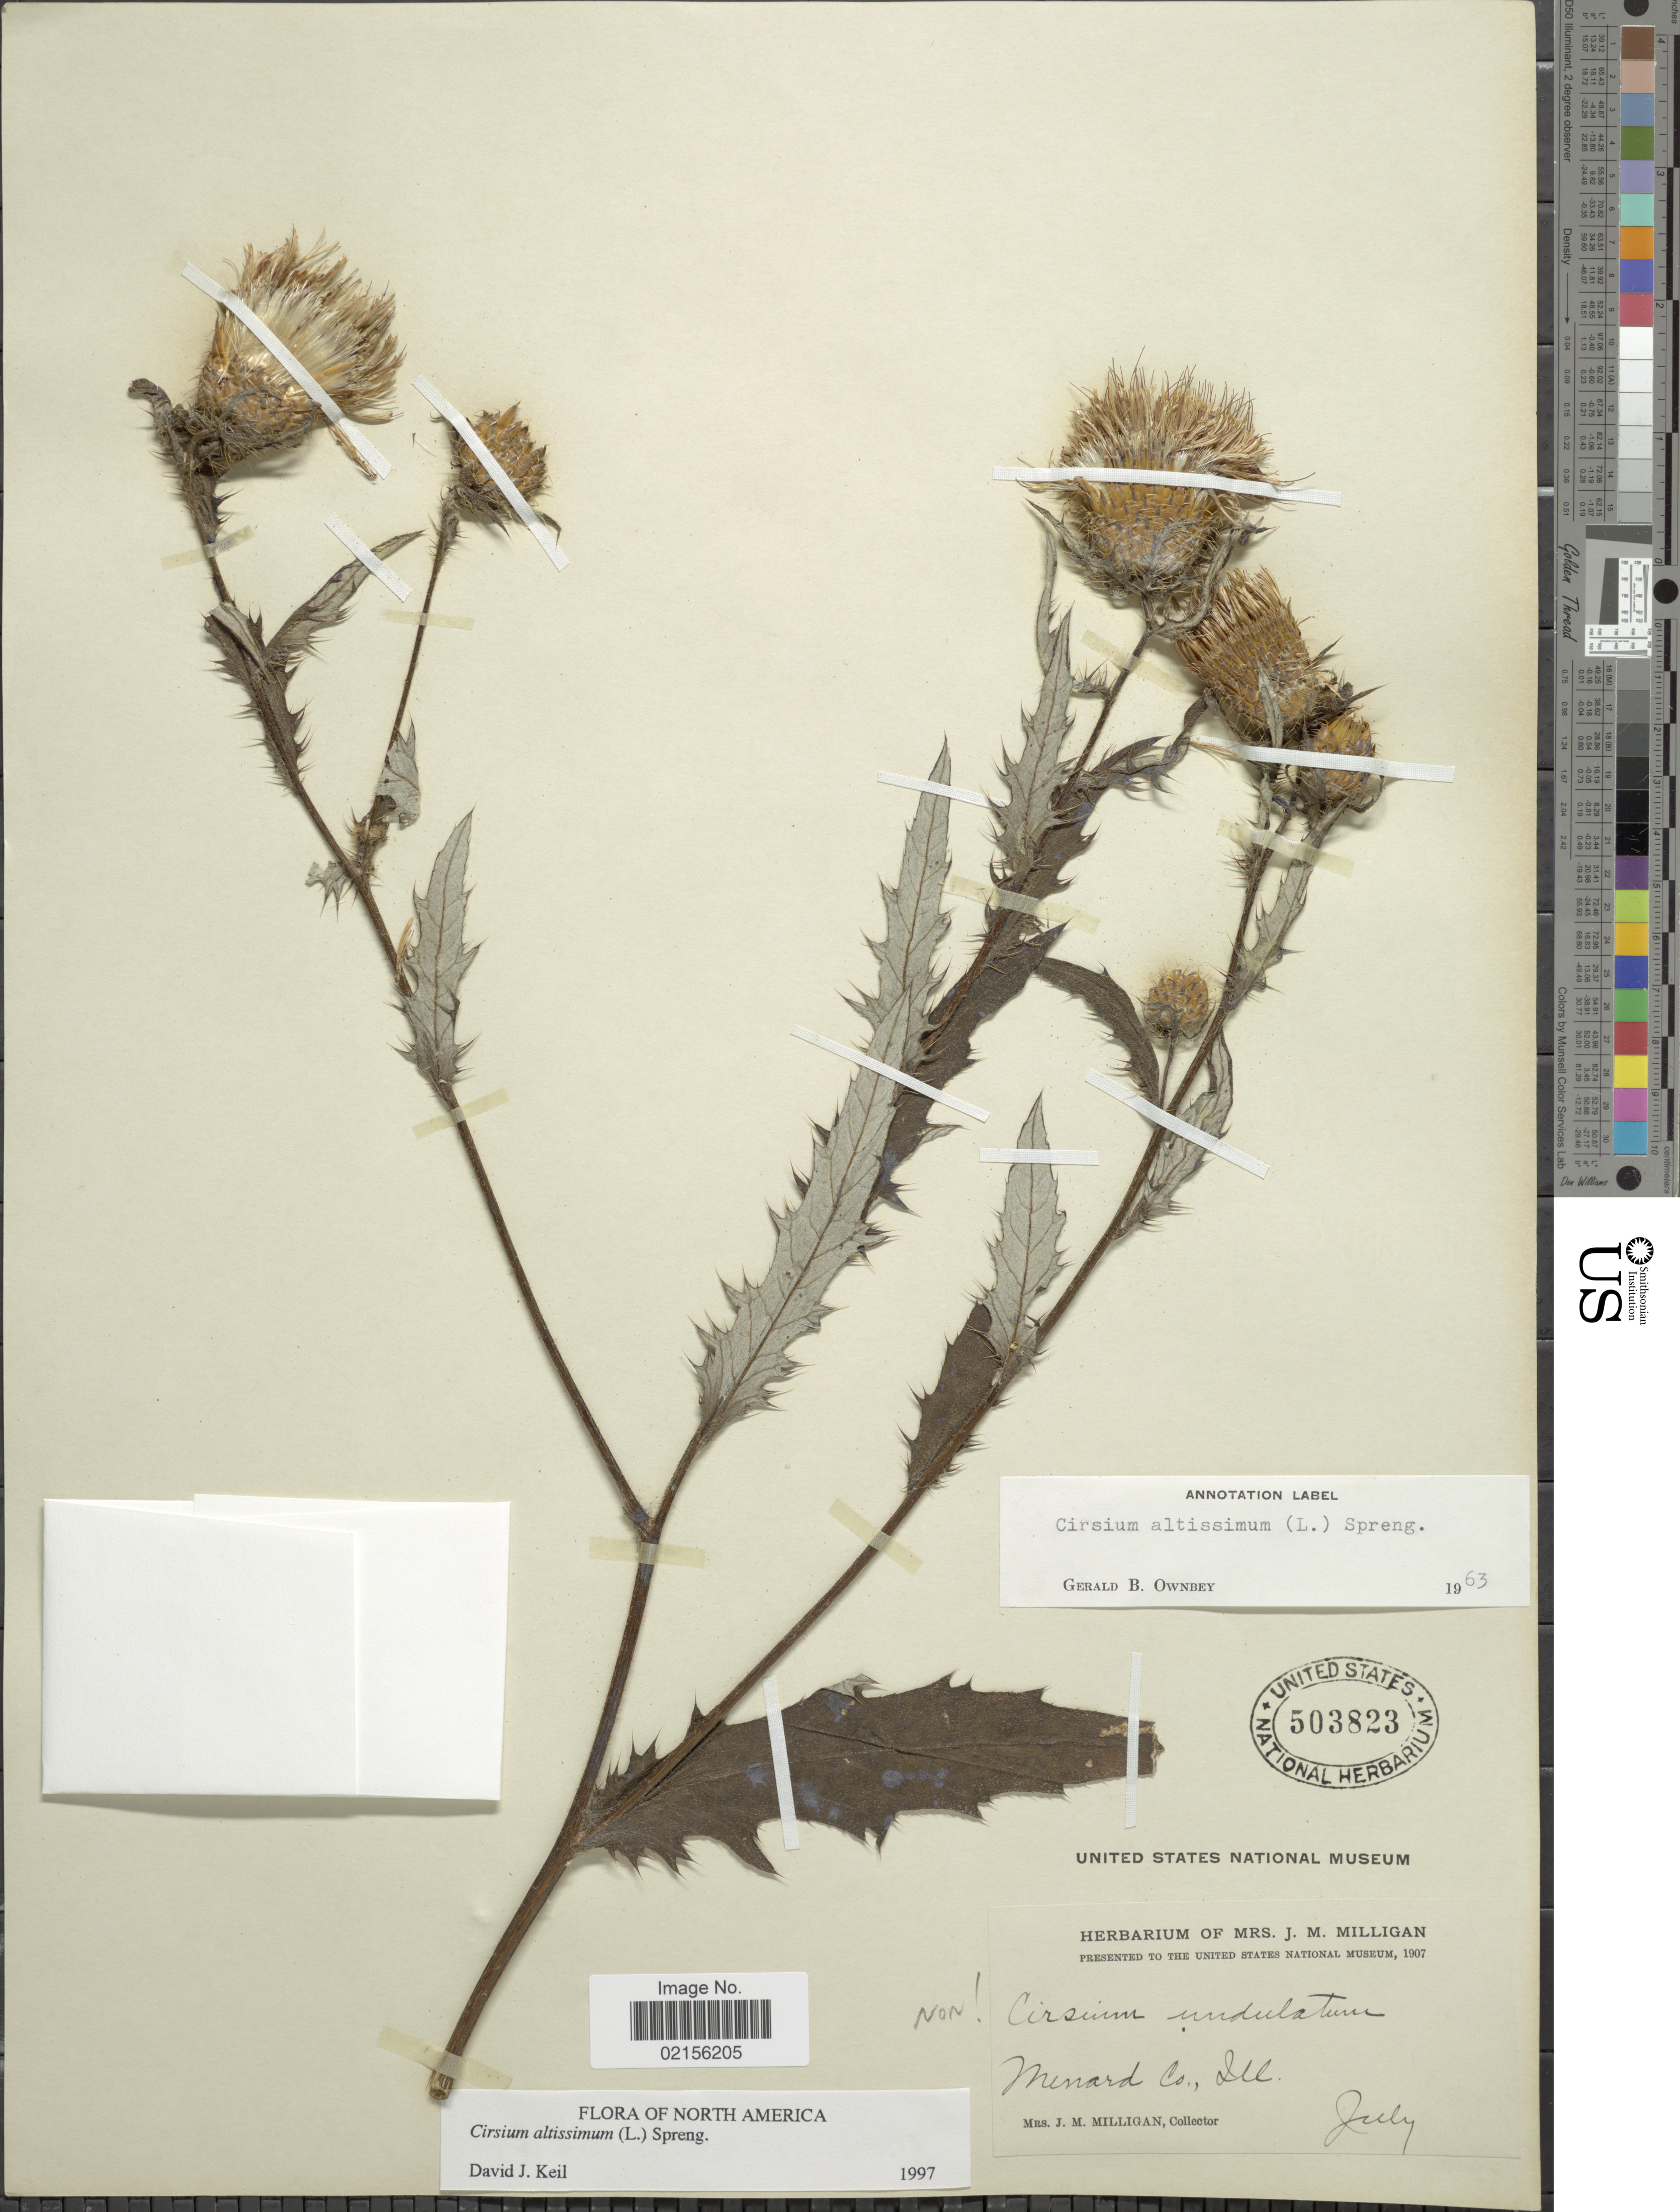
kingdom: Plantae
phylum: Tracheophyta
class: Magnoliopsida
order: Asterales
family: Asteraceae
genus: Cirsium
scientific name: Cirsium altissimum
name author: (L.) Spreng.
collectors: J. Milligan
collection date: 1907-07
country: United States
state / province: Illinois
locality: Menard Co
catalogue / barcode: US 503823